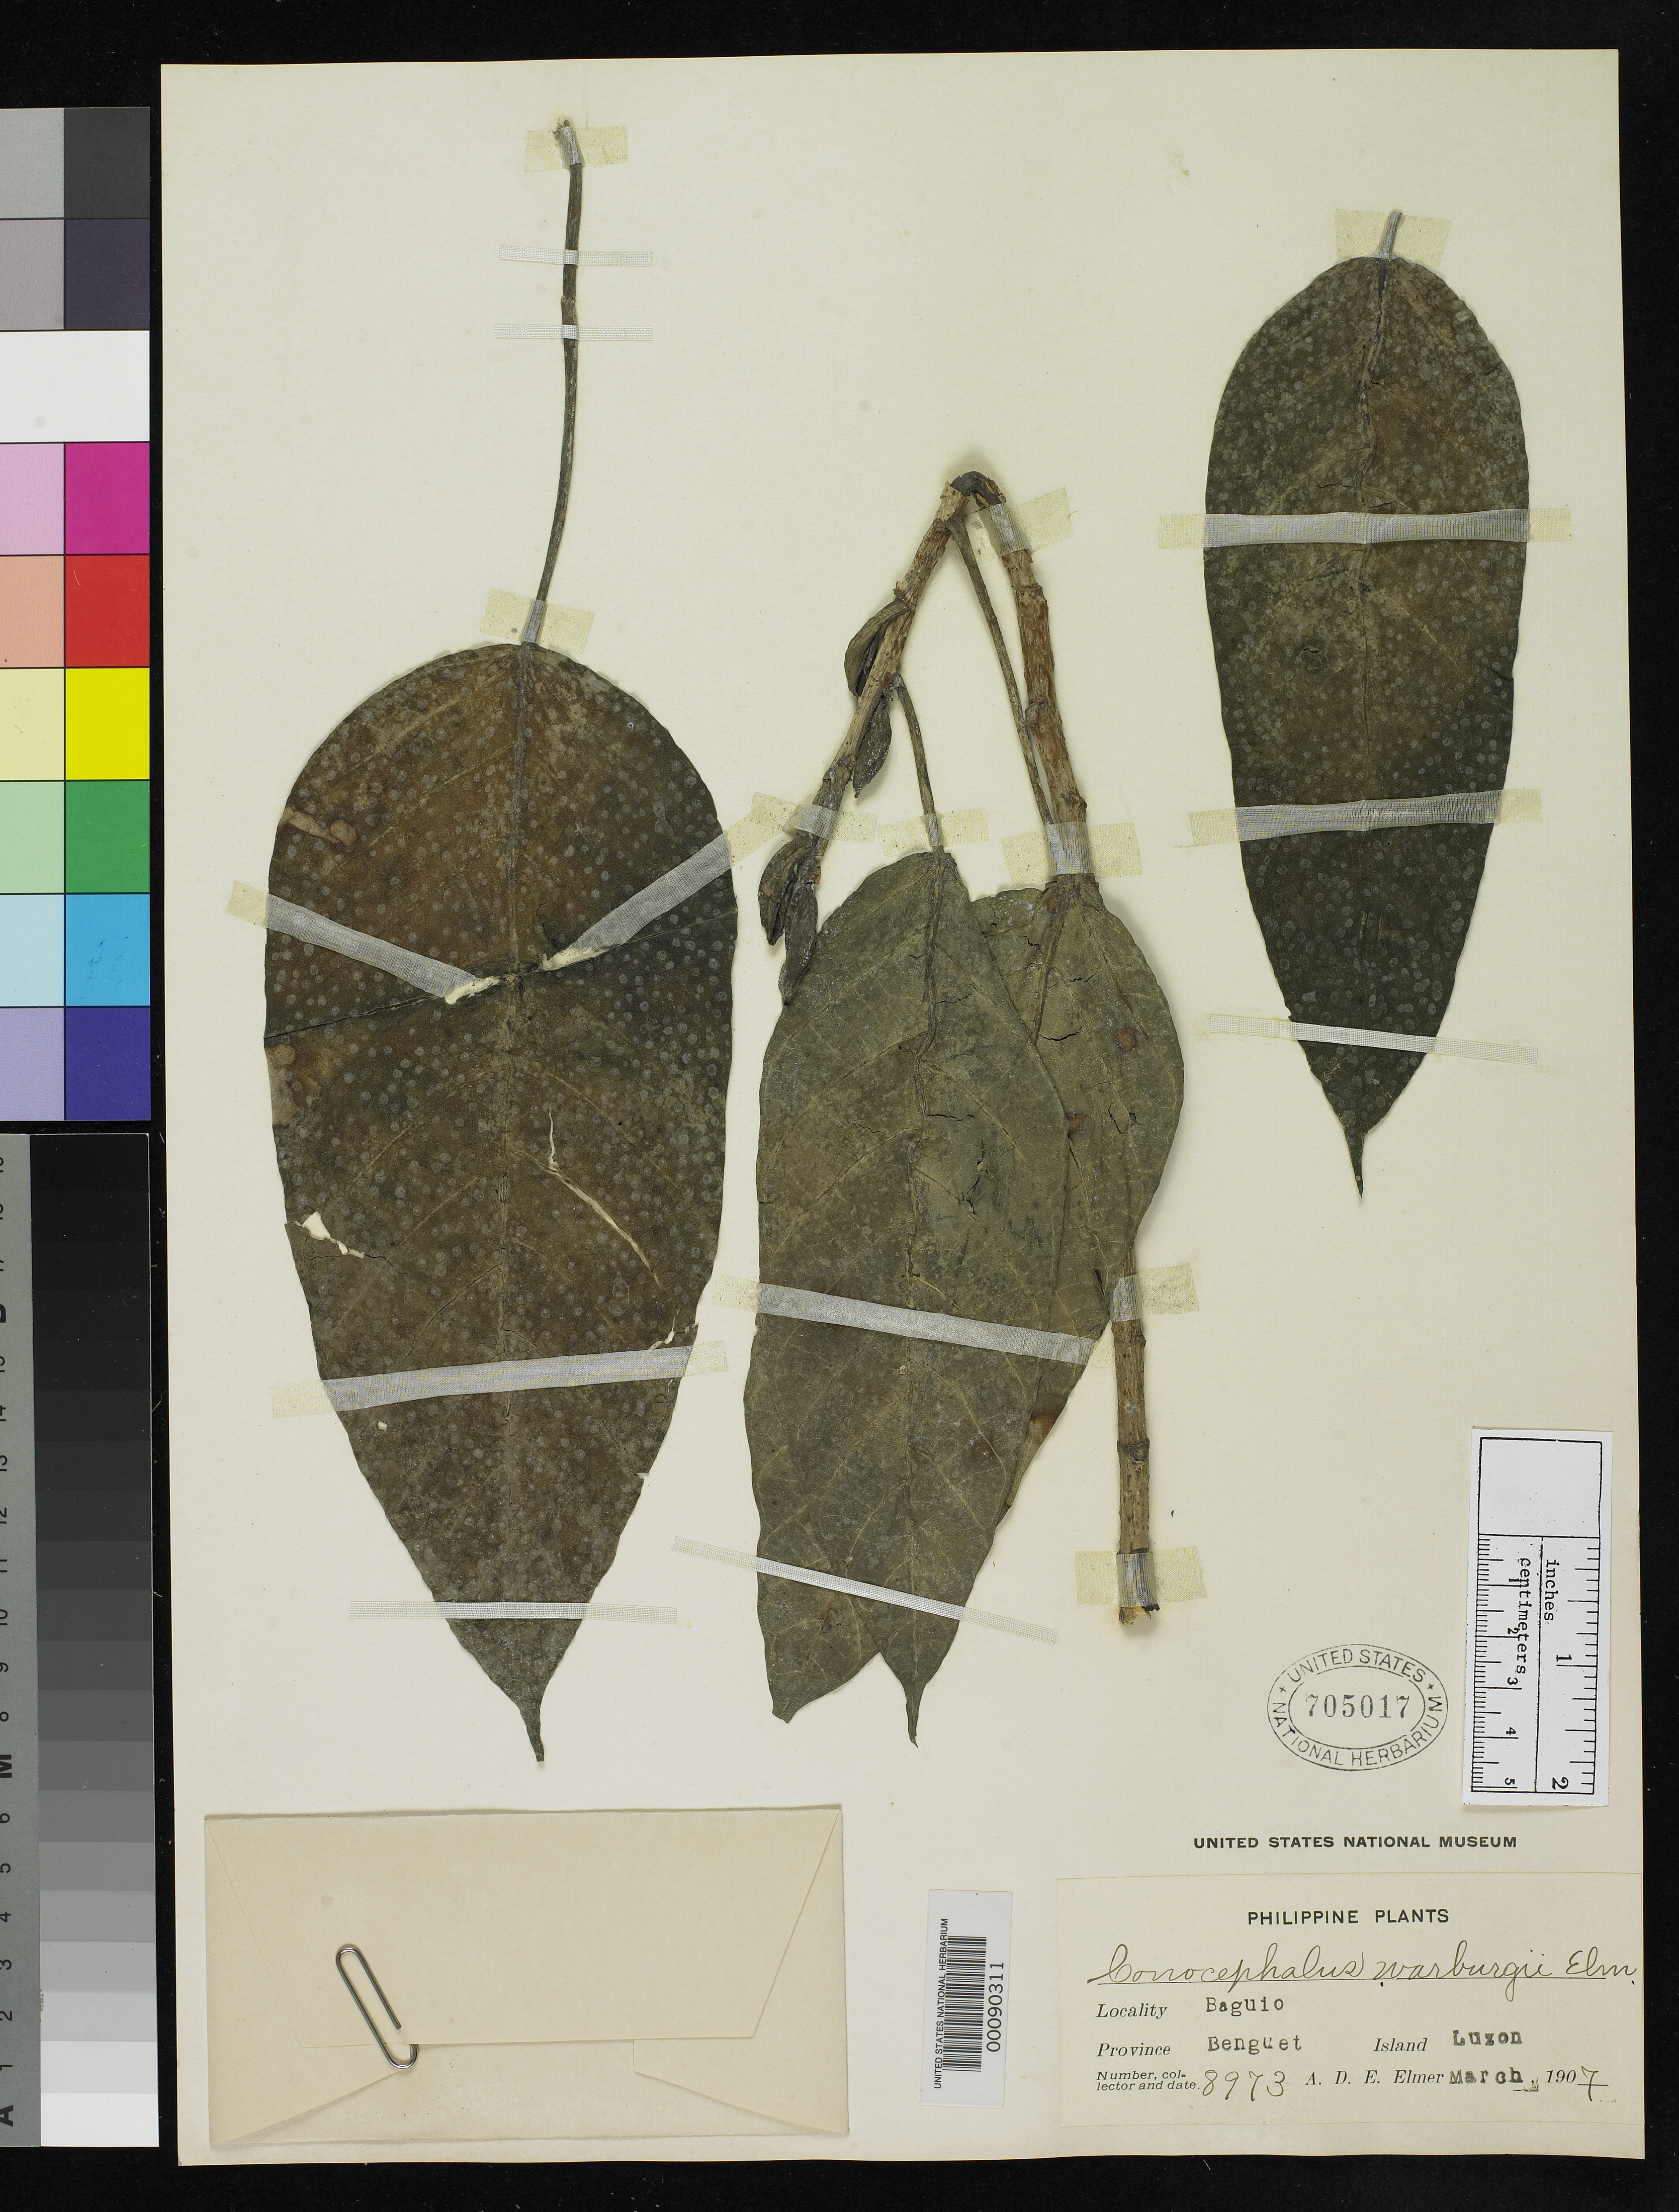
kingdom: Plantae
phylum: Tracheophyta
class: Magnoliopsida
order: Rosales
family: Urticaceae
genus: Conocephalus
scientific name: Conocephalus warburgii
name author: Elmer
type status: Isotype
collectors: A. D. E. Elmer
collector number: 8973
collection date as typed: Mar 1907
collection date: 1907-03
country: Philippines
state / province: Cordillera (Administrative Region)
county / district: Benguet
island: Luzon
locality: Baguio.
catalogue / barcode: US 705017